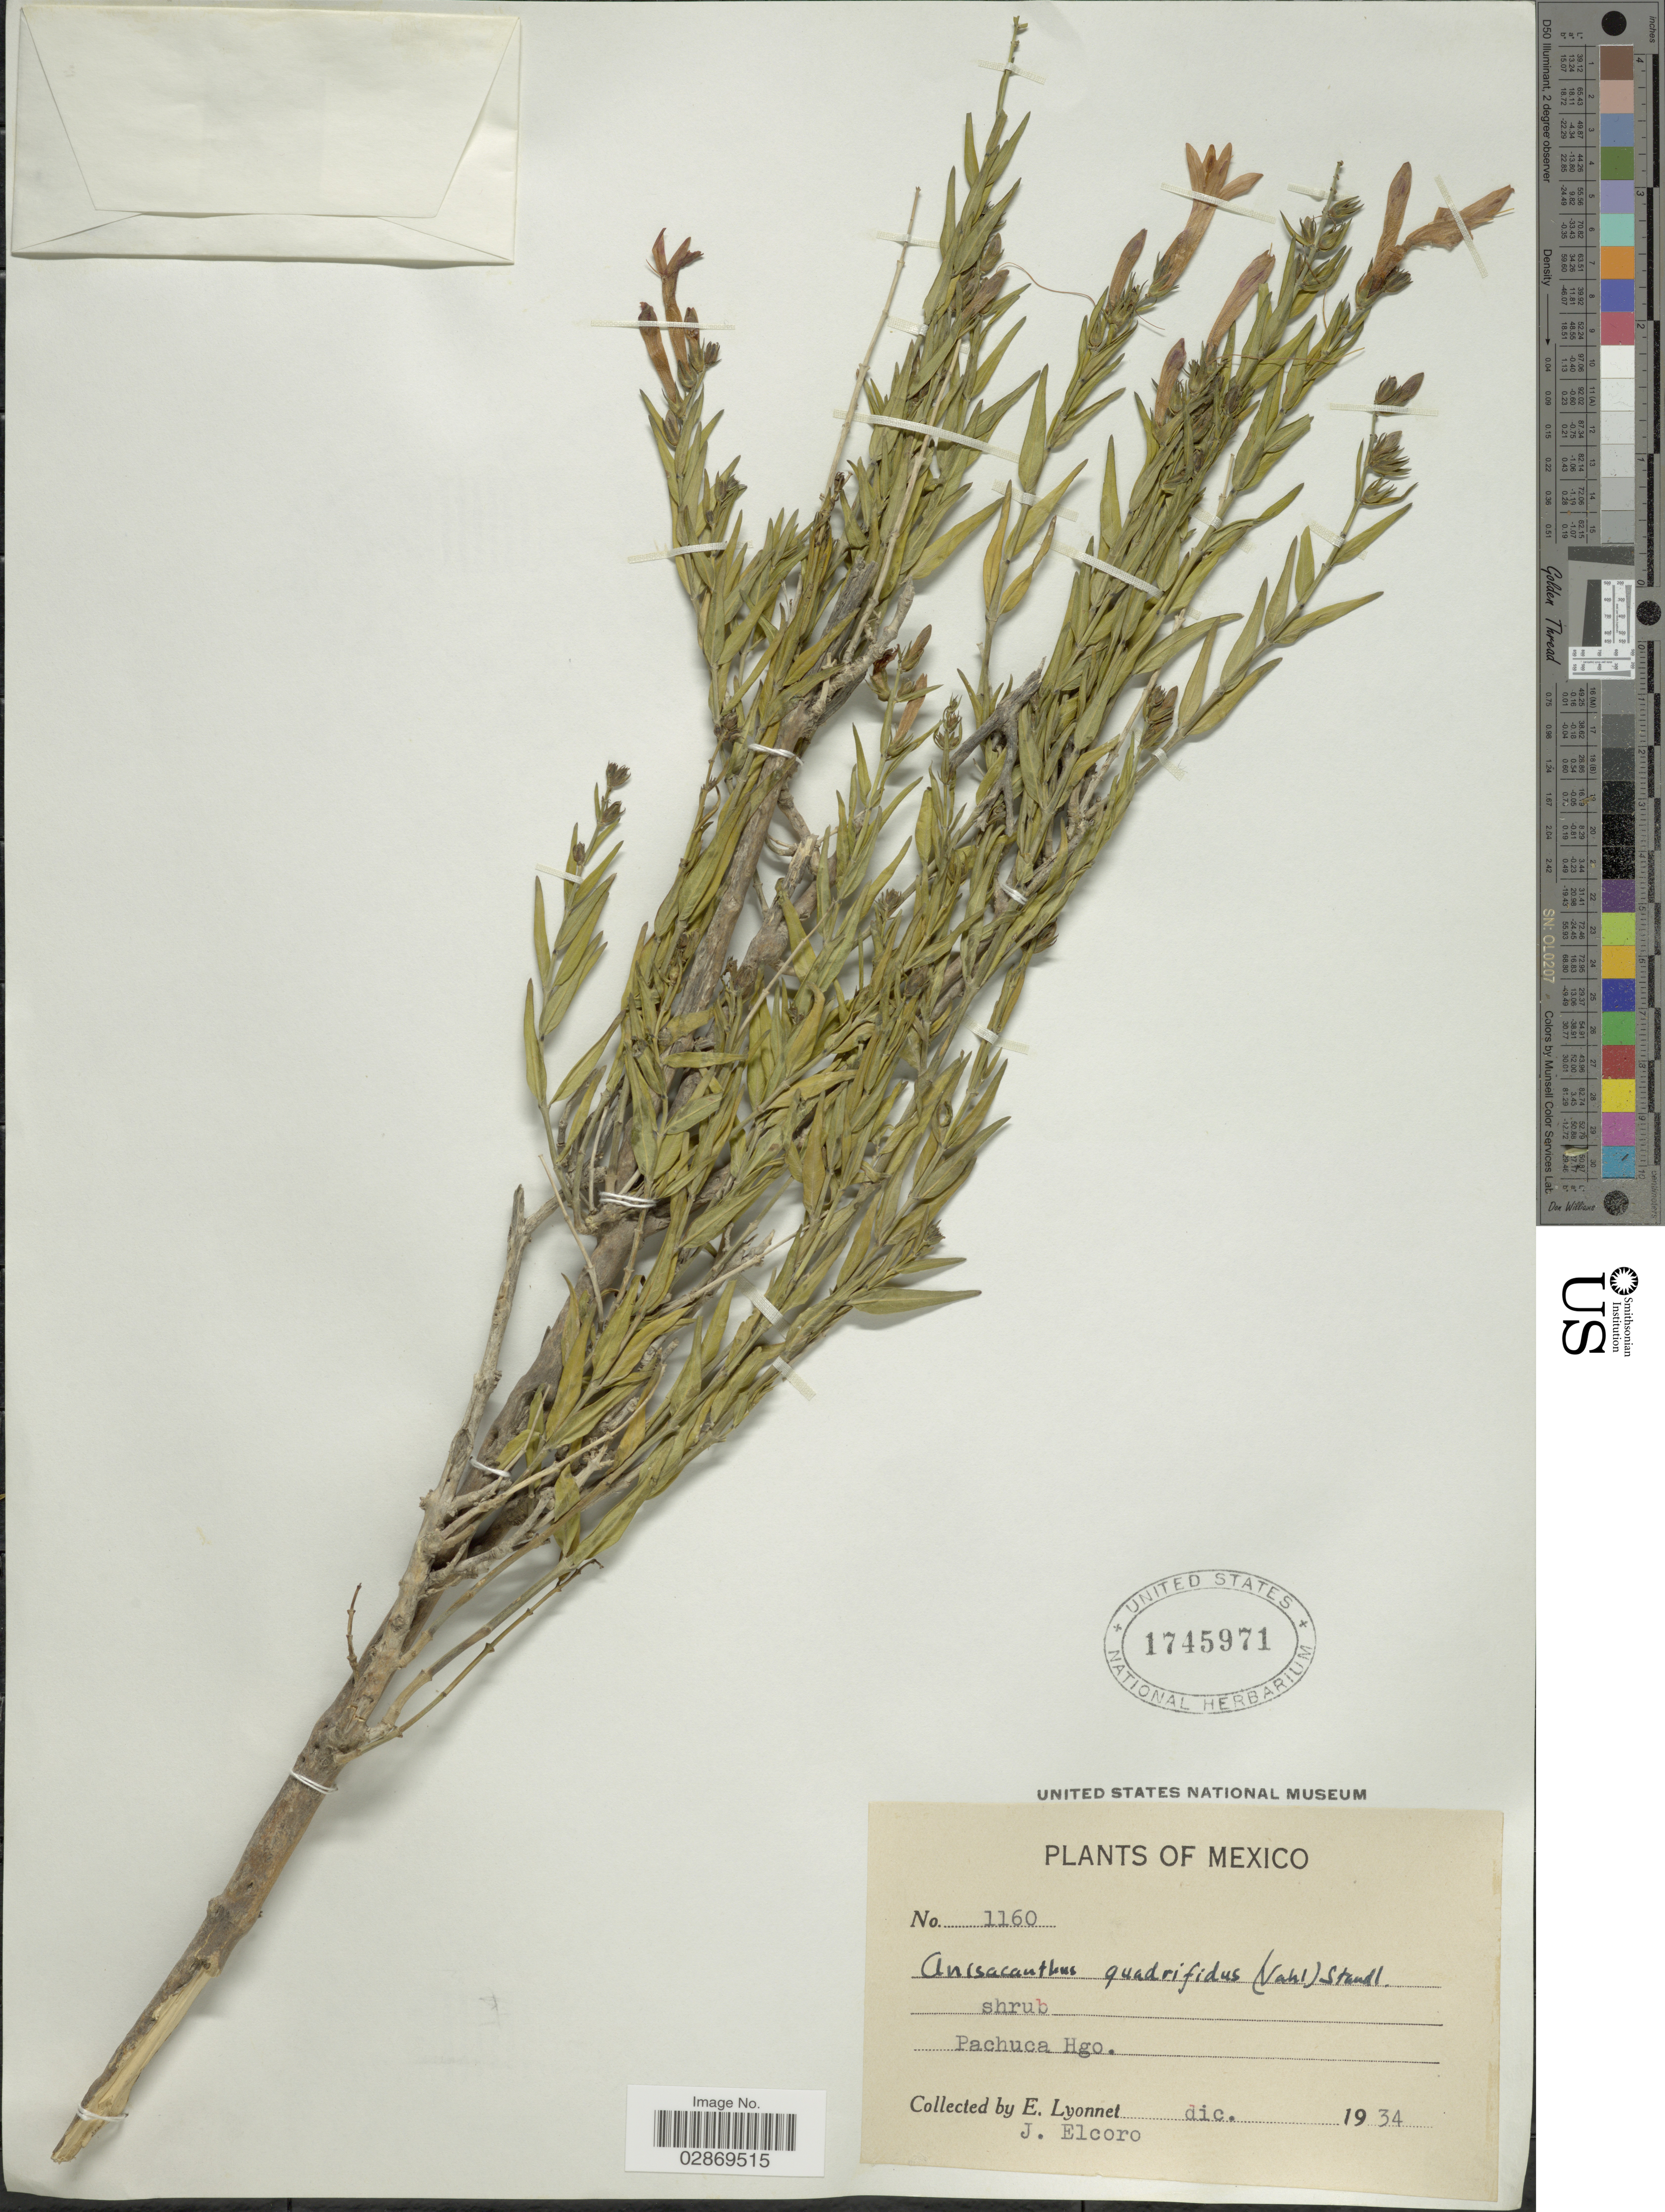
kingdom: Plantae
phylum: Tracheophyta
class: Magnoliopsida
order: Lamiales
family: Acanthaceae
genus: Anisacanthus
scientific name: Anisacanthus quadrifidus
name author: (Vahl) Nees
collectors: E. Lyonnet & J. Elcoro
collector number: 1160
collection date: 1934-12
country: Mexico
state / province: Hidalgo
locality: Pachuca Hgo.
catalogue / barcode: US 1745971